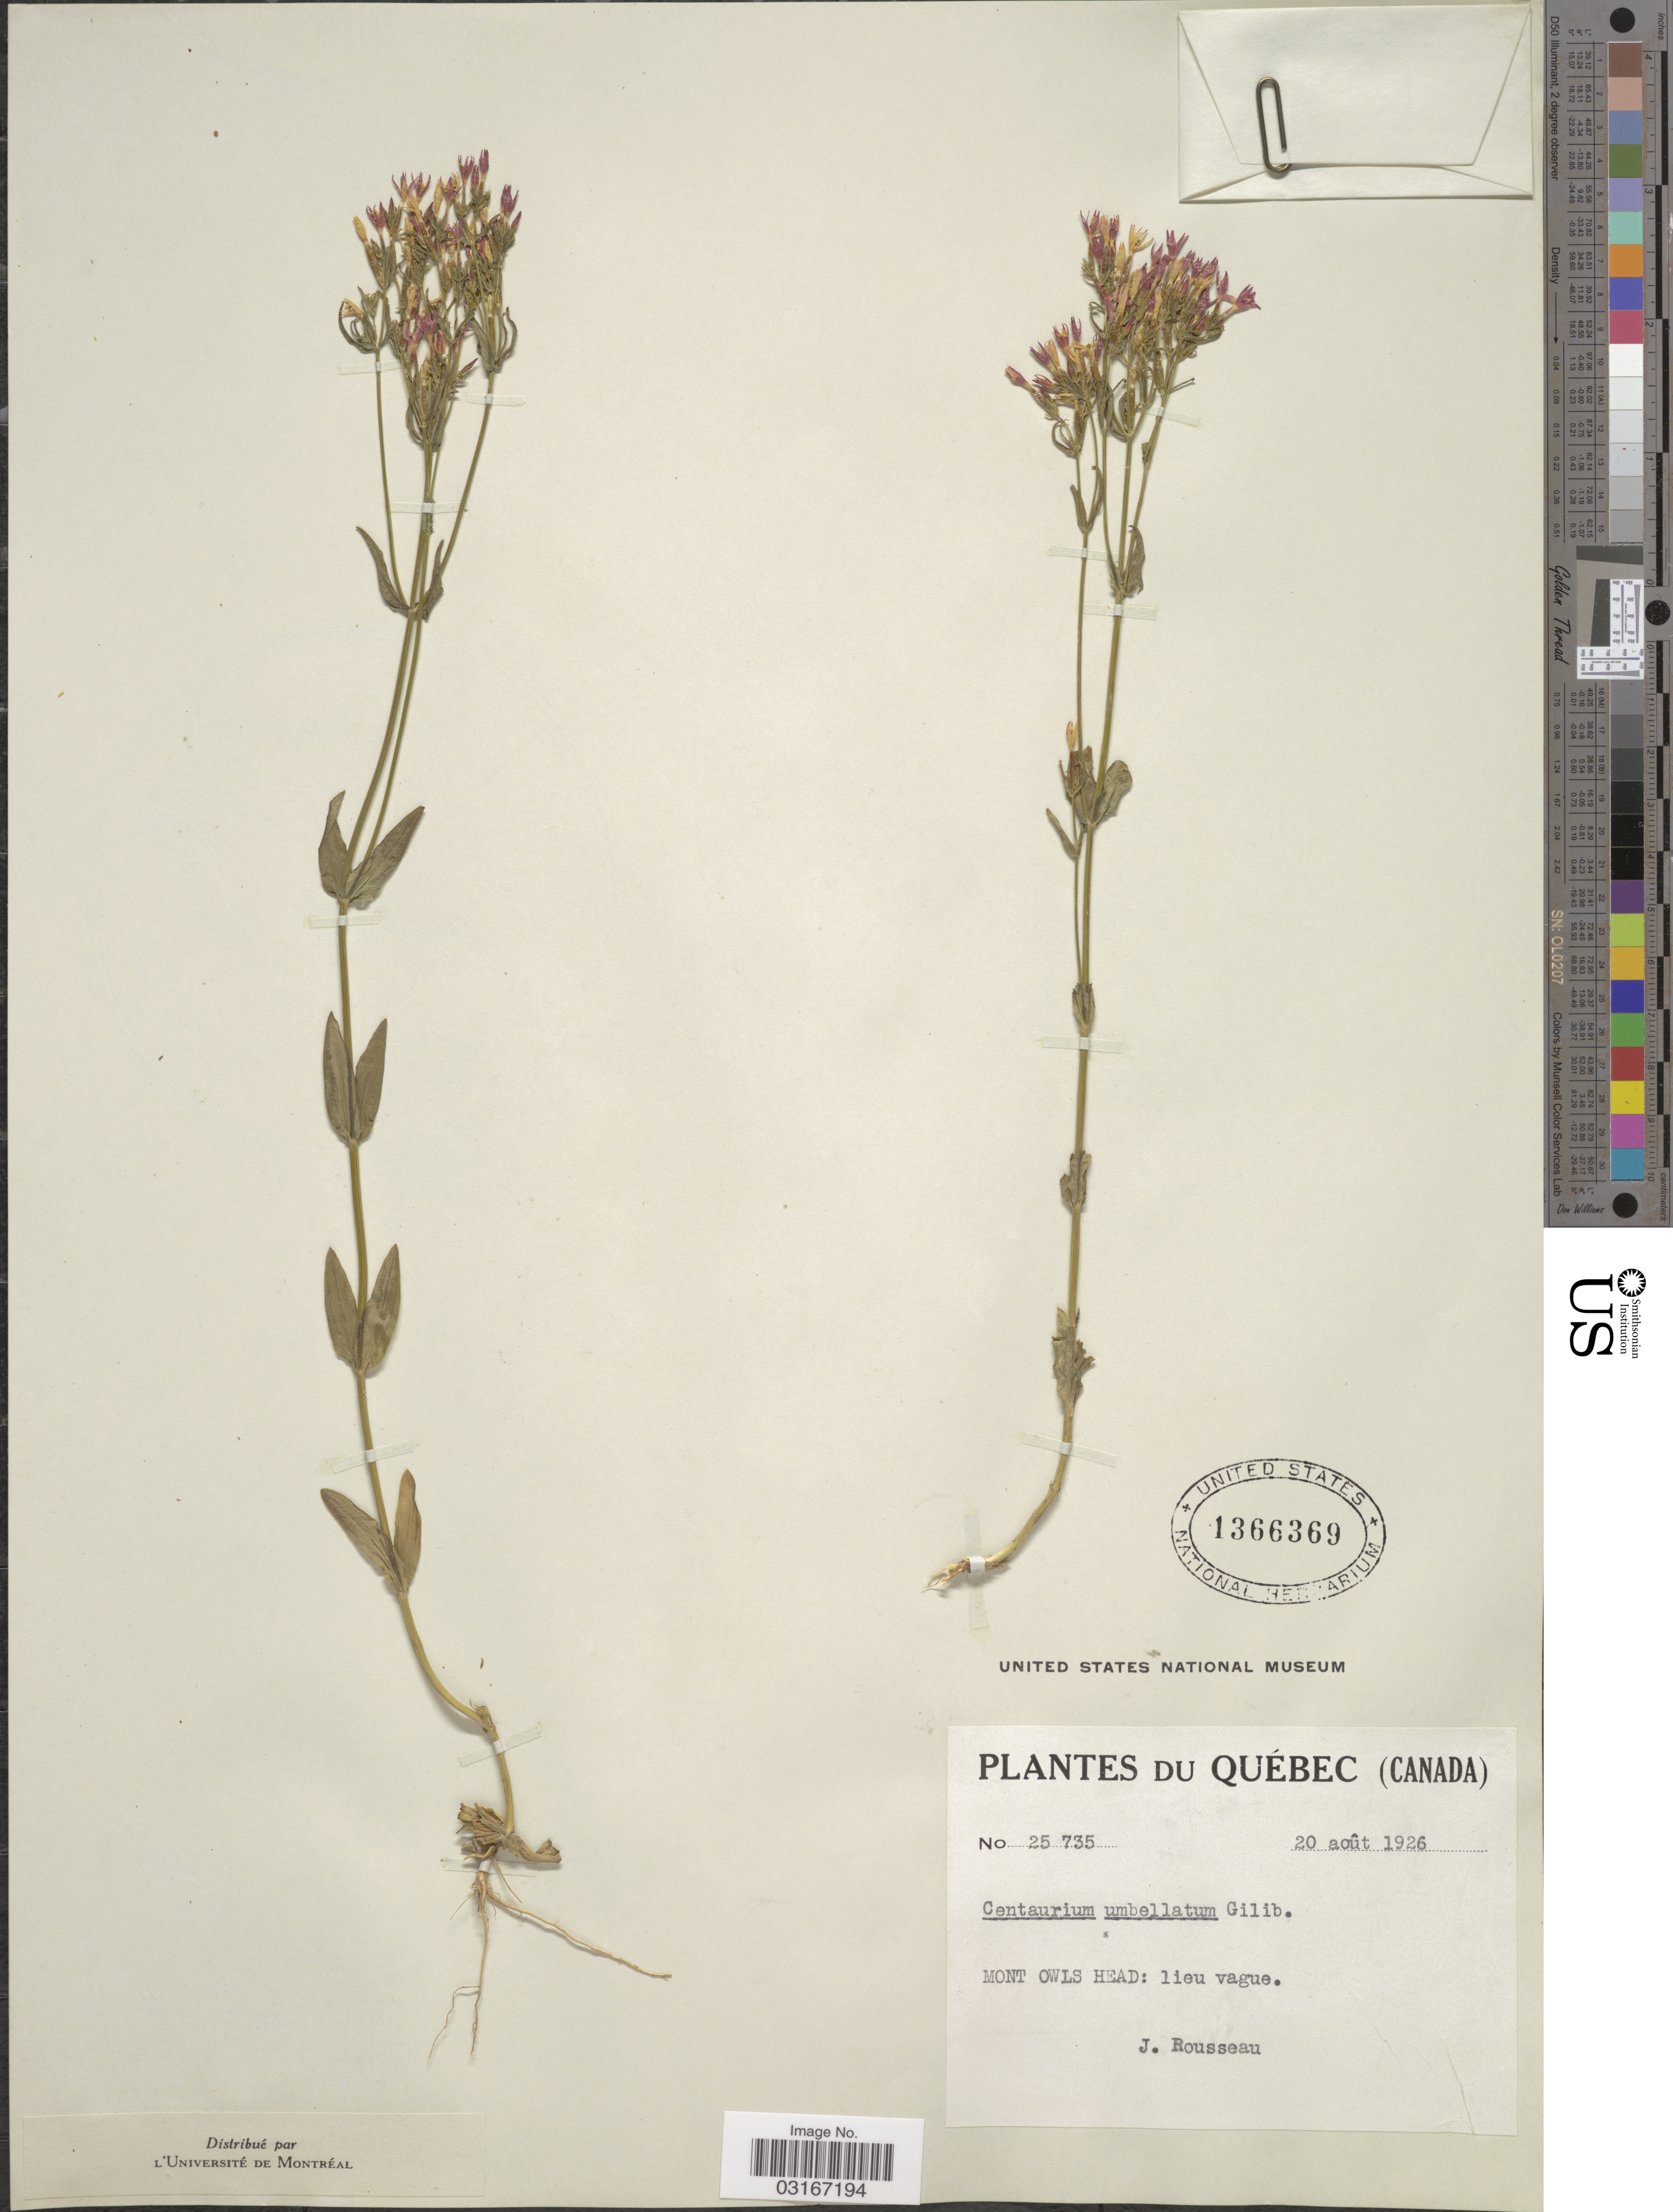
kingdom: Plantae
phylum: Tracheophyta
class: Magnoliopsida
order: Gentianales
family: Gentianaceae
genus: Centaurium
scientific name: Centaurium spicatum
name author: (L.) Fritsch ex Janch.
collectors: J. Rousseau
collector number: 25735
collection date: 1926-08-20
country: Canada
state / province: Quebec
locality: Mont Owls Head: lieu vague.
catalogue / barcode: US 1366369